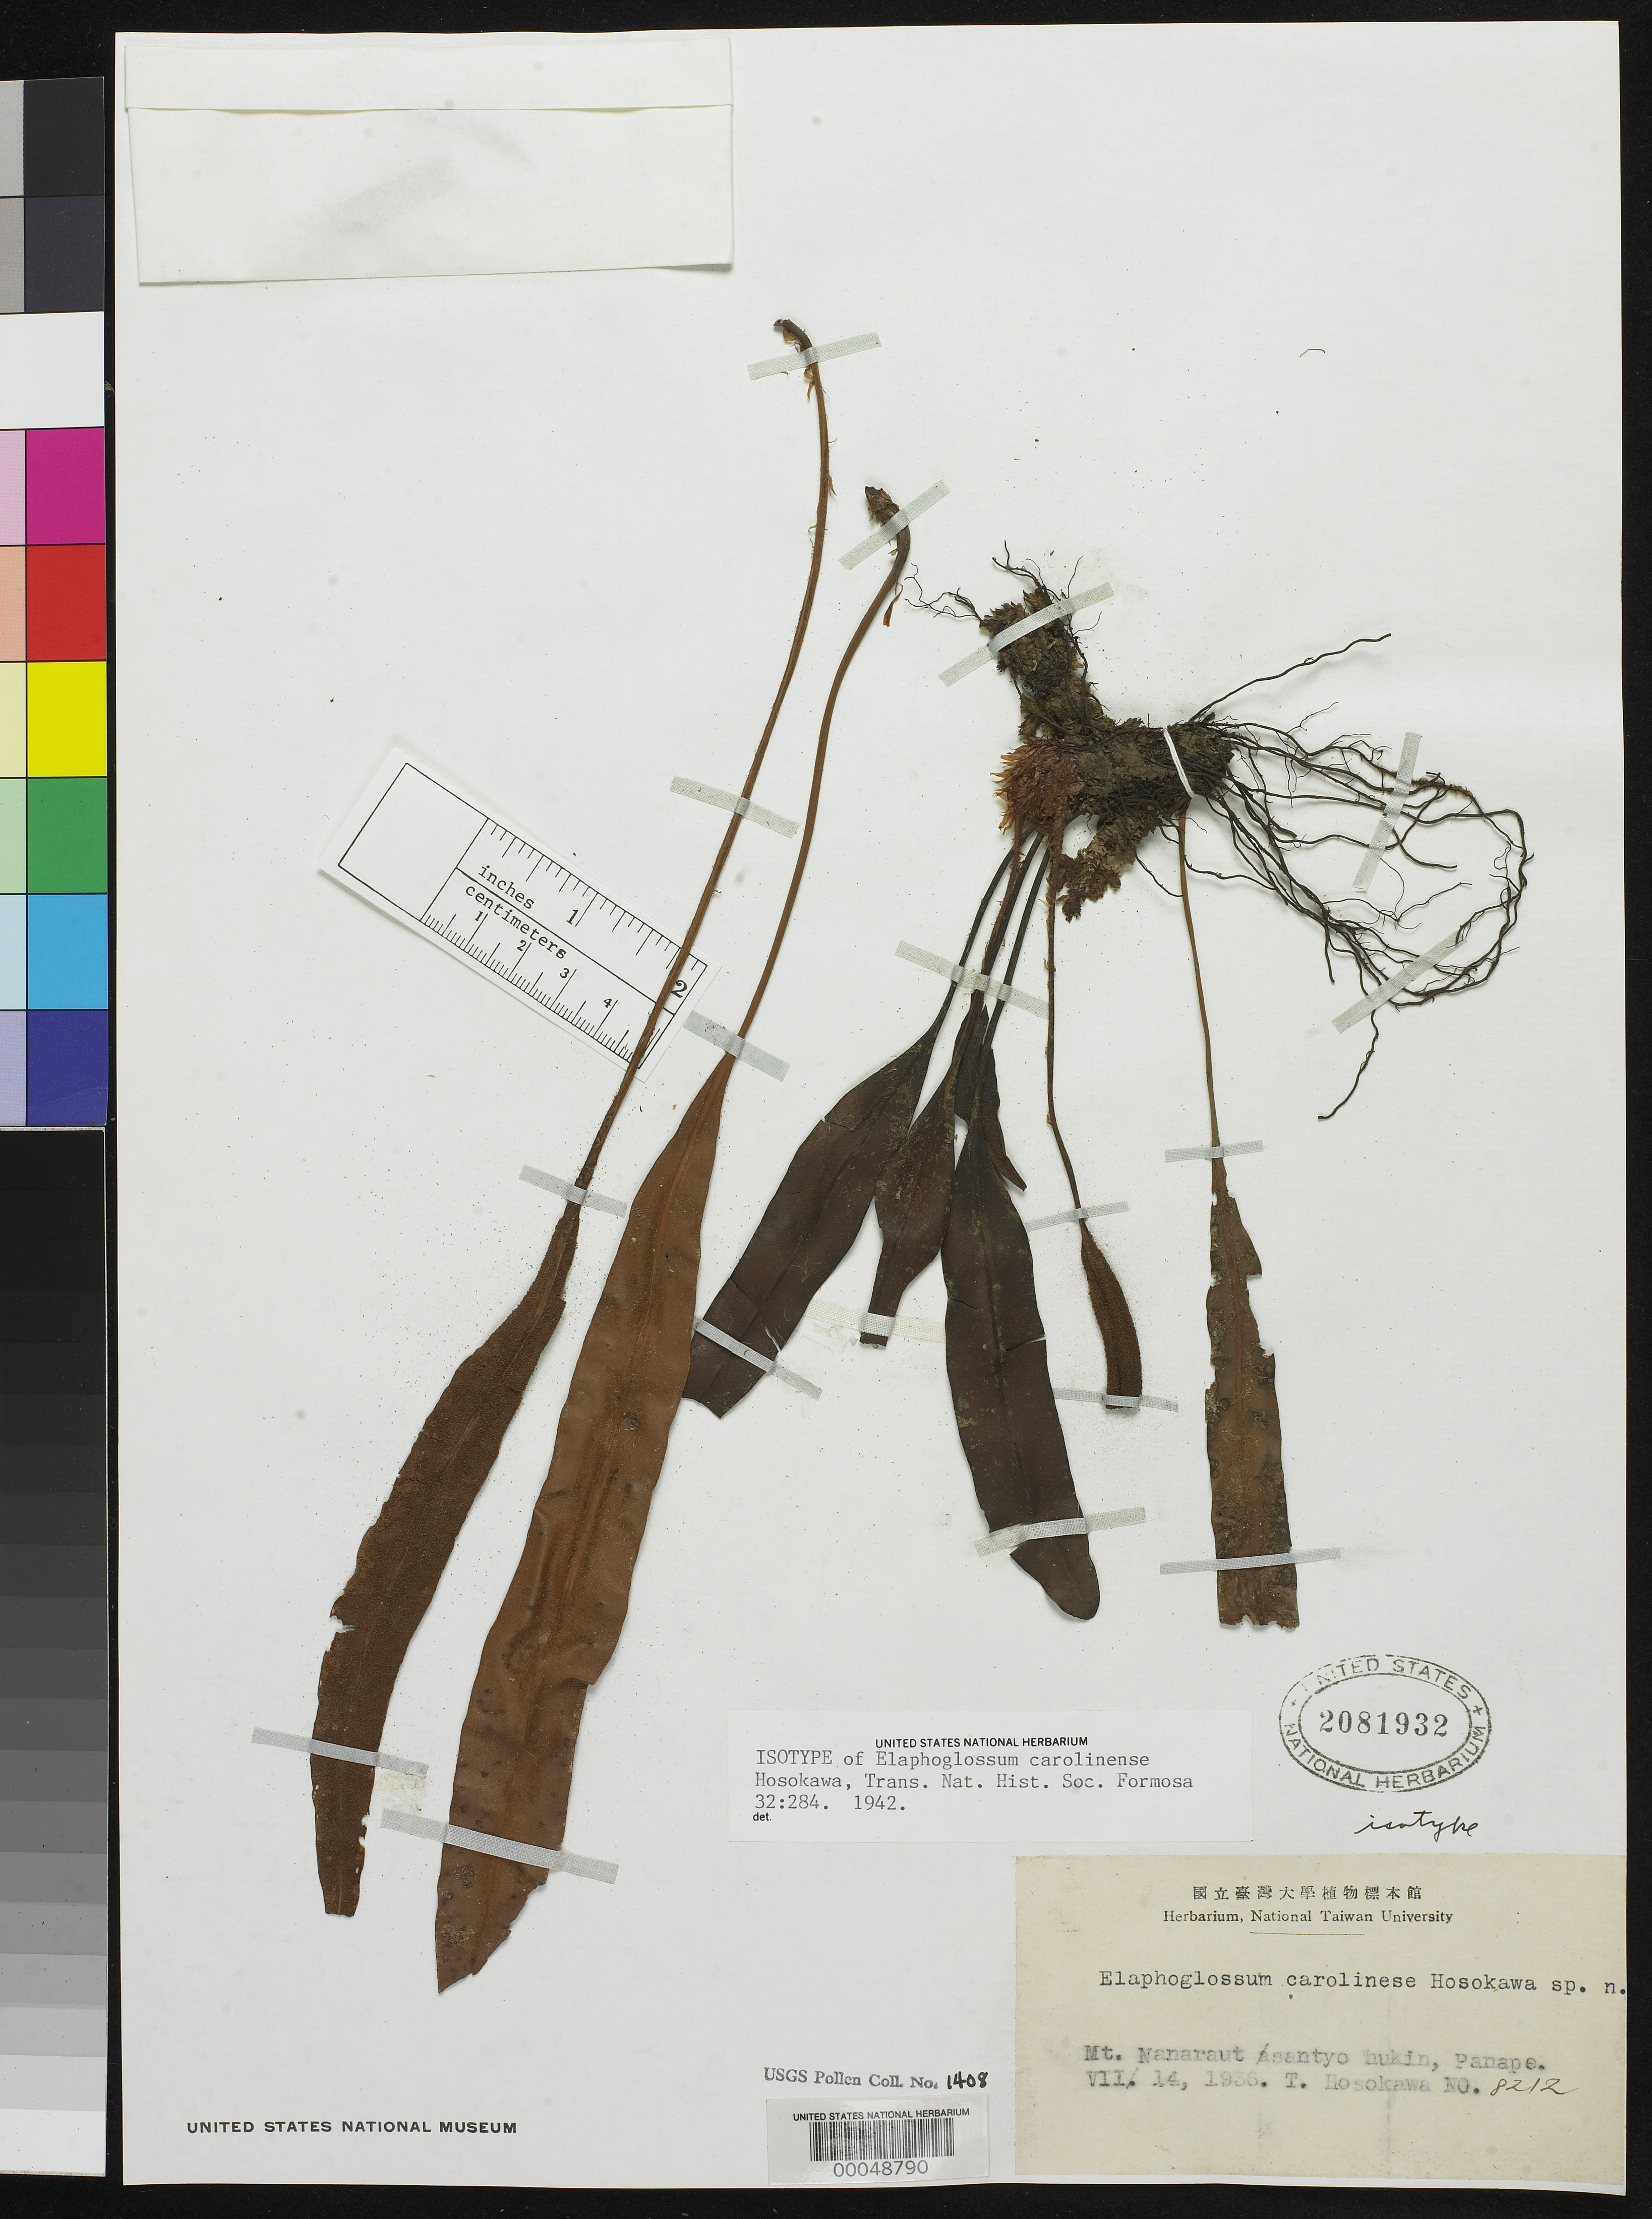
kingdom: Plantae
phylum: Tracheophyta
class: Polypodiopsida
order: Polypodiales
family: Dryopteridaceae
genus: Elaphoglossum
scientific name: Elaphoglossum carolinense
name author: Hosok.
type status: Isotype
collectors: T. Hosokawa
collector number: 8212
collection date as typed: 14 Jul 1936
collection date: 1936-07-14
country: Micronesia, Federated States of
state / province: Pohnpei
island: Pohnpei [Ponape]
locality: Mt. Nanaraut.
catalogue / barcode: US 2081932